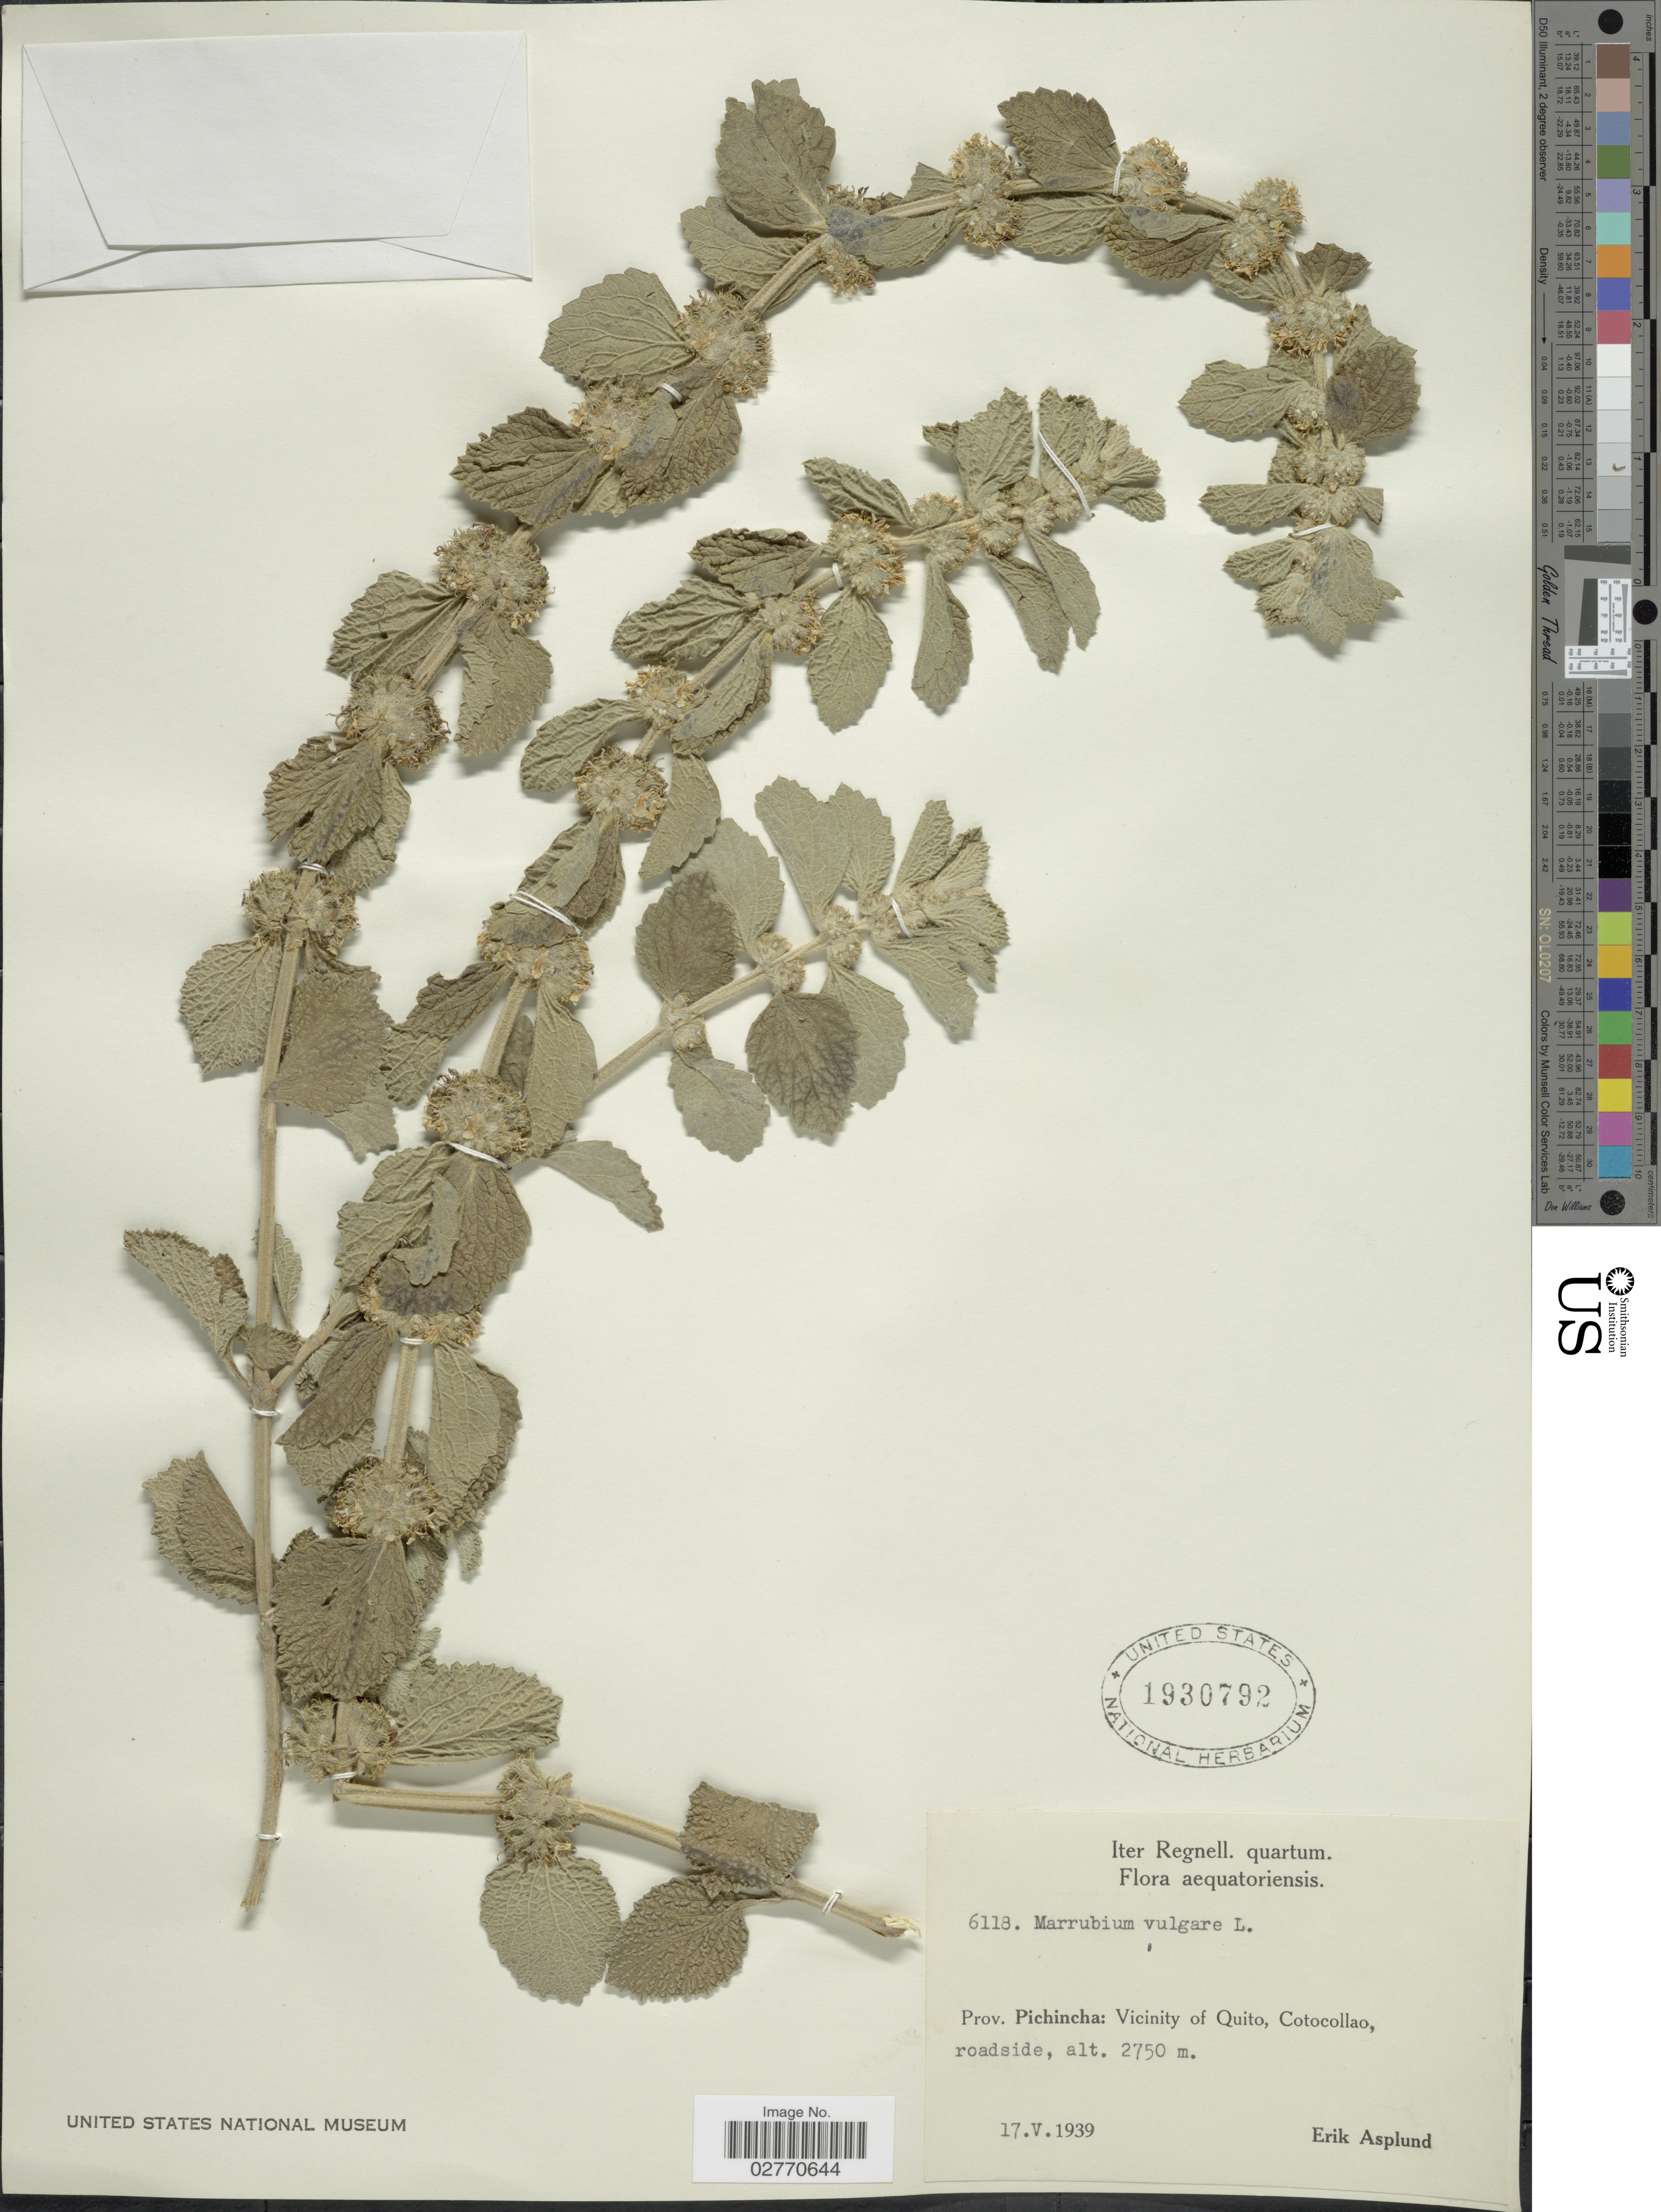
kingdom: Plantae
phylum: Tracheophyta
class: Magnoliopsida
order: Lamiales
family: Lamiaceae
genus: Marrubium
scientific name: Marrubium vulgare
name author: L.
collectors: E. Asplund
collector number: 6118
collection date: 1939-05-17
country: Ecuador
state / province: Pichincha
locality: Aequatoriensis, Vicinity of Quito, Cotocollao, roadside.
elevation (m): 2750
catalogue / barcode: US 1930792